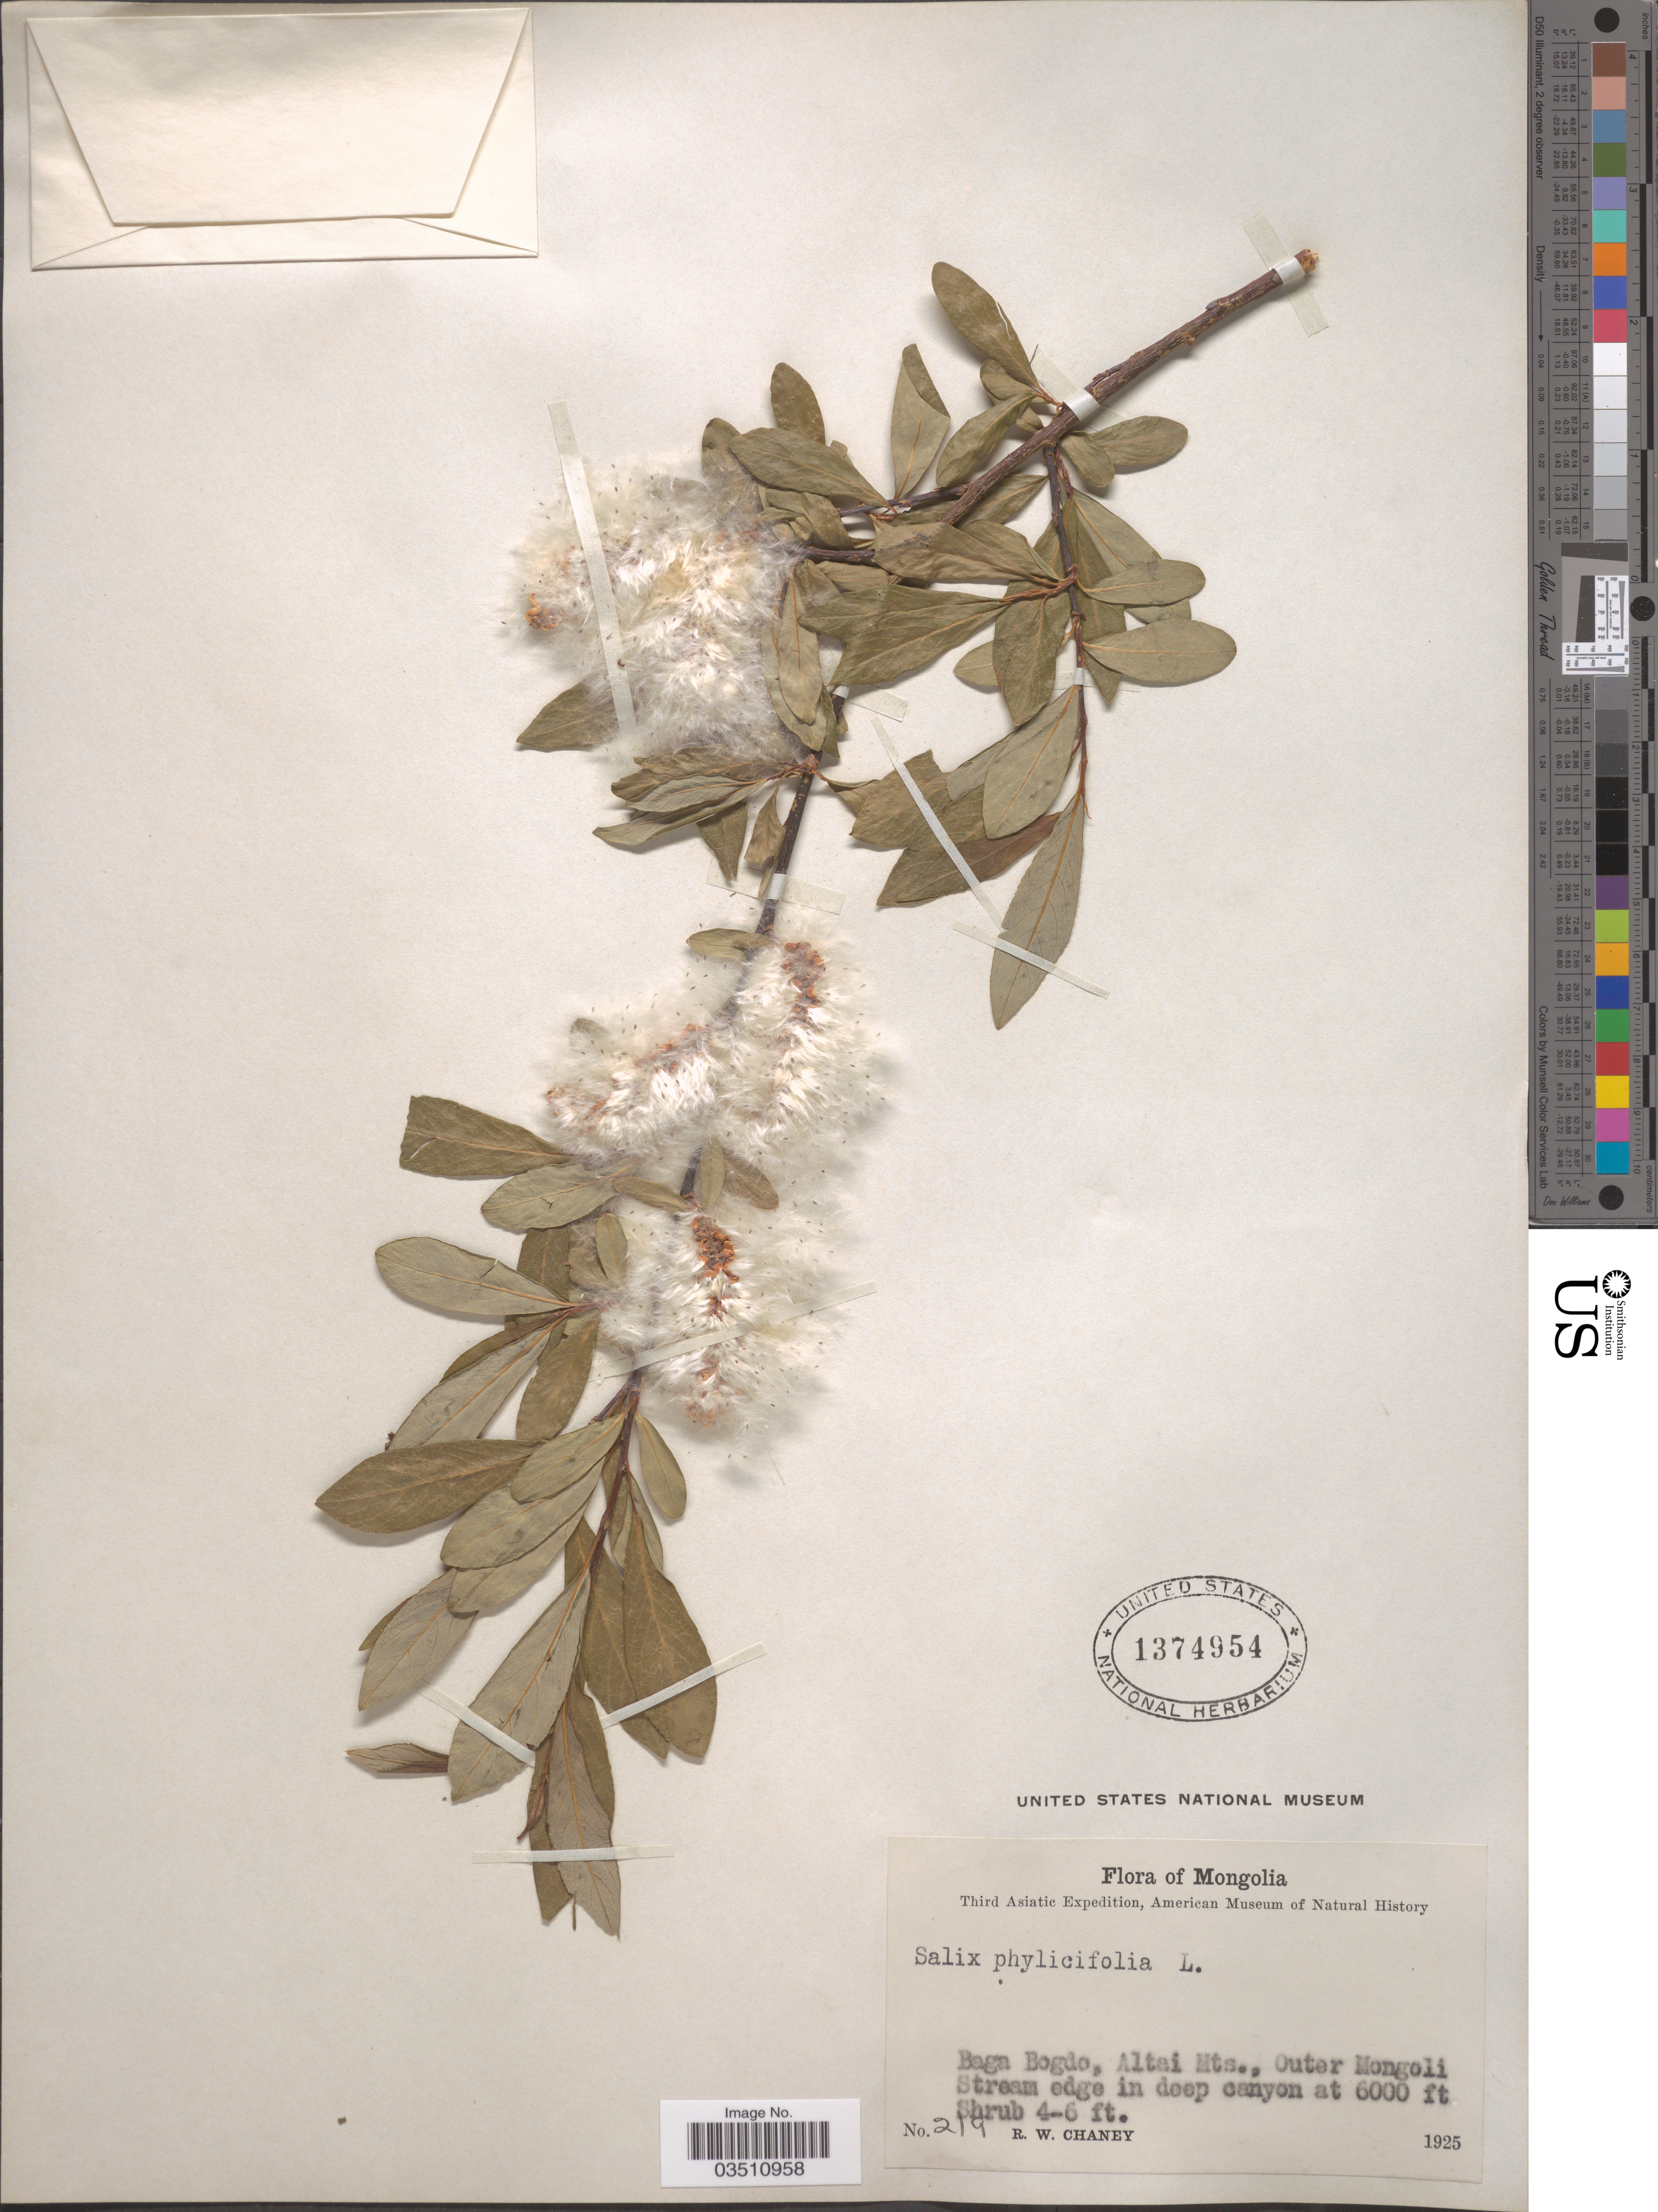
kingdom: Plantae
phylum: Tracheophyta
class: Magnoliopsida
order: Malpighiales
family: Salicaceae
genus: Salix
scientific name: Salix phylicifolia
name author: L.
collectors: R. Chaney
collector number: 219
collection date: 1925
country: Mongolia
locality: Baga Bogdo, Altai Mts. Outer Mongolia.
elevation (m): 1829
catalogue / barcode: US 1374954